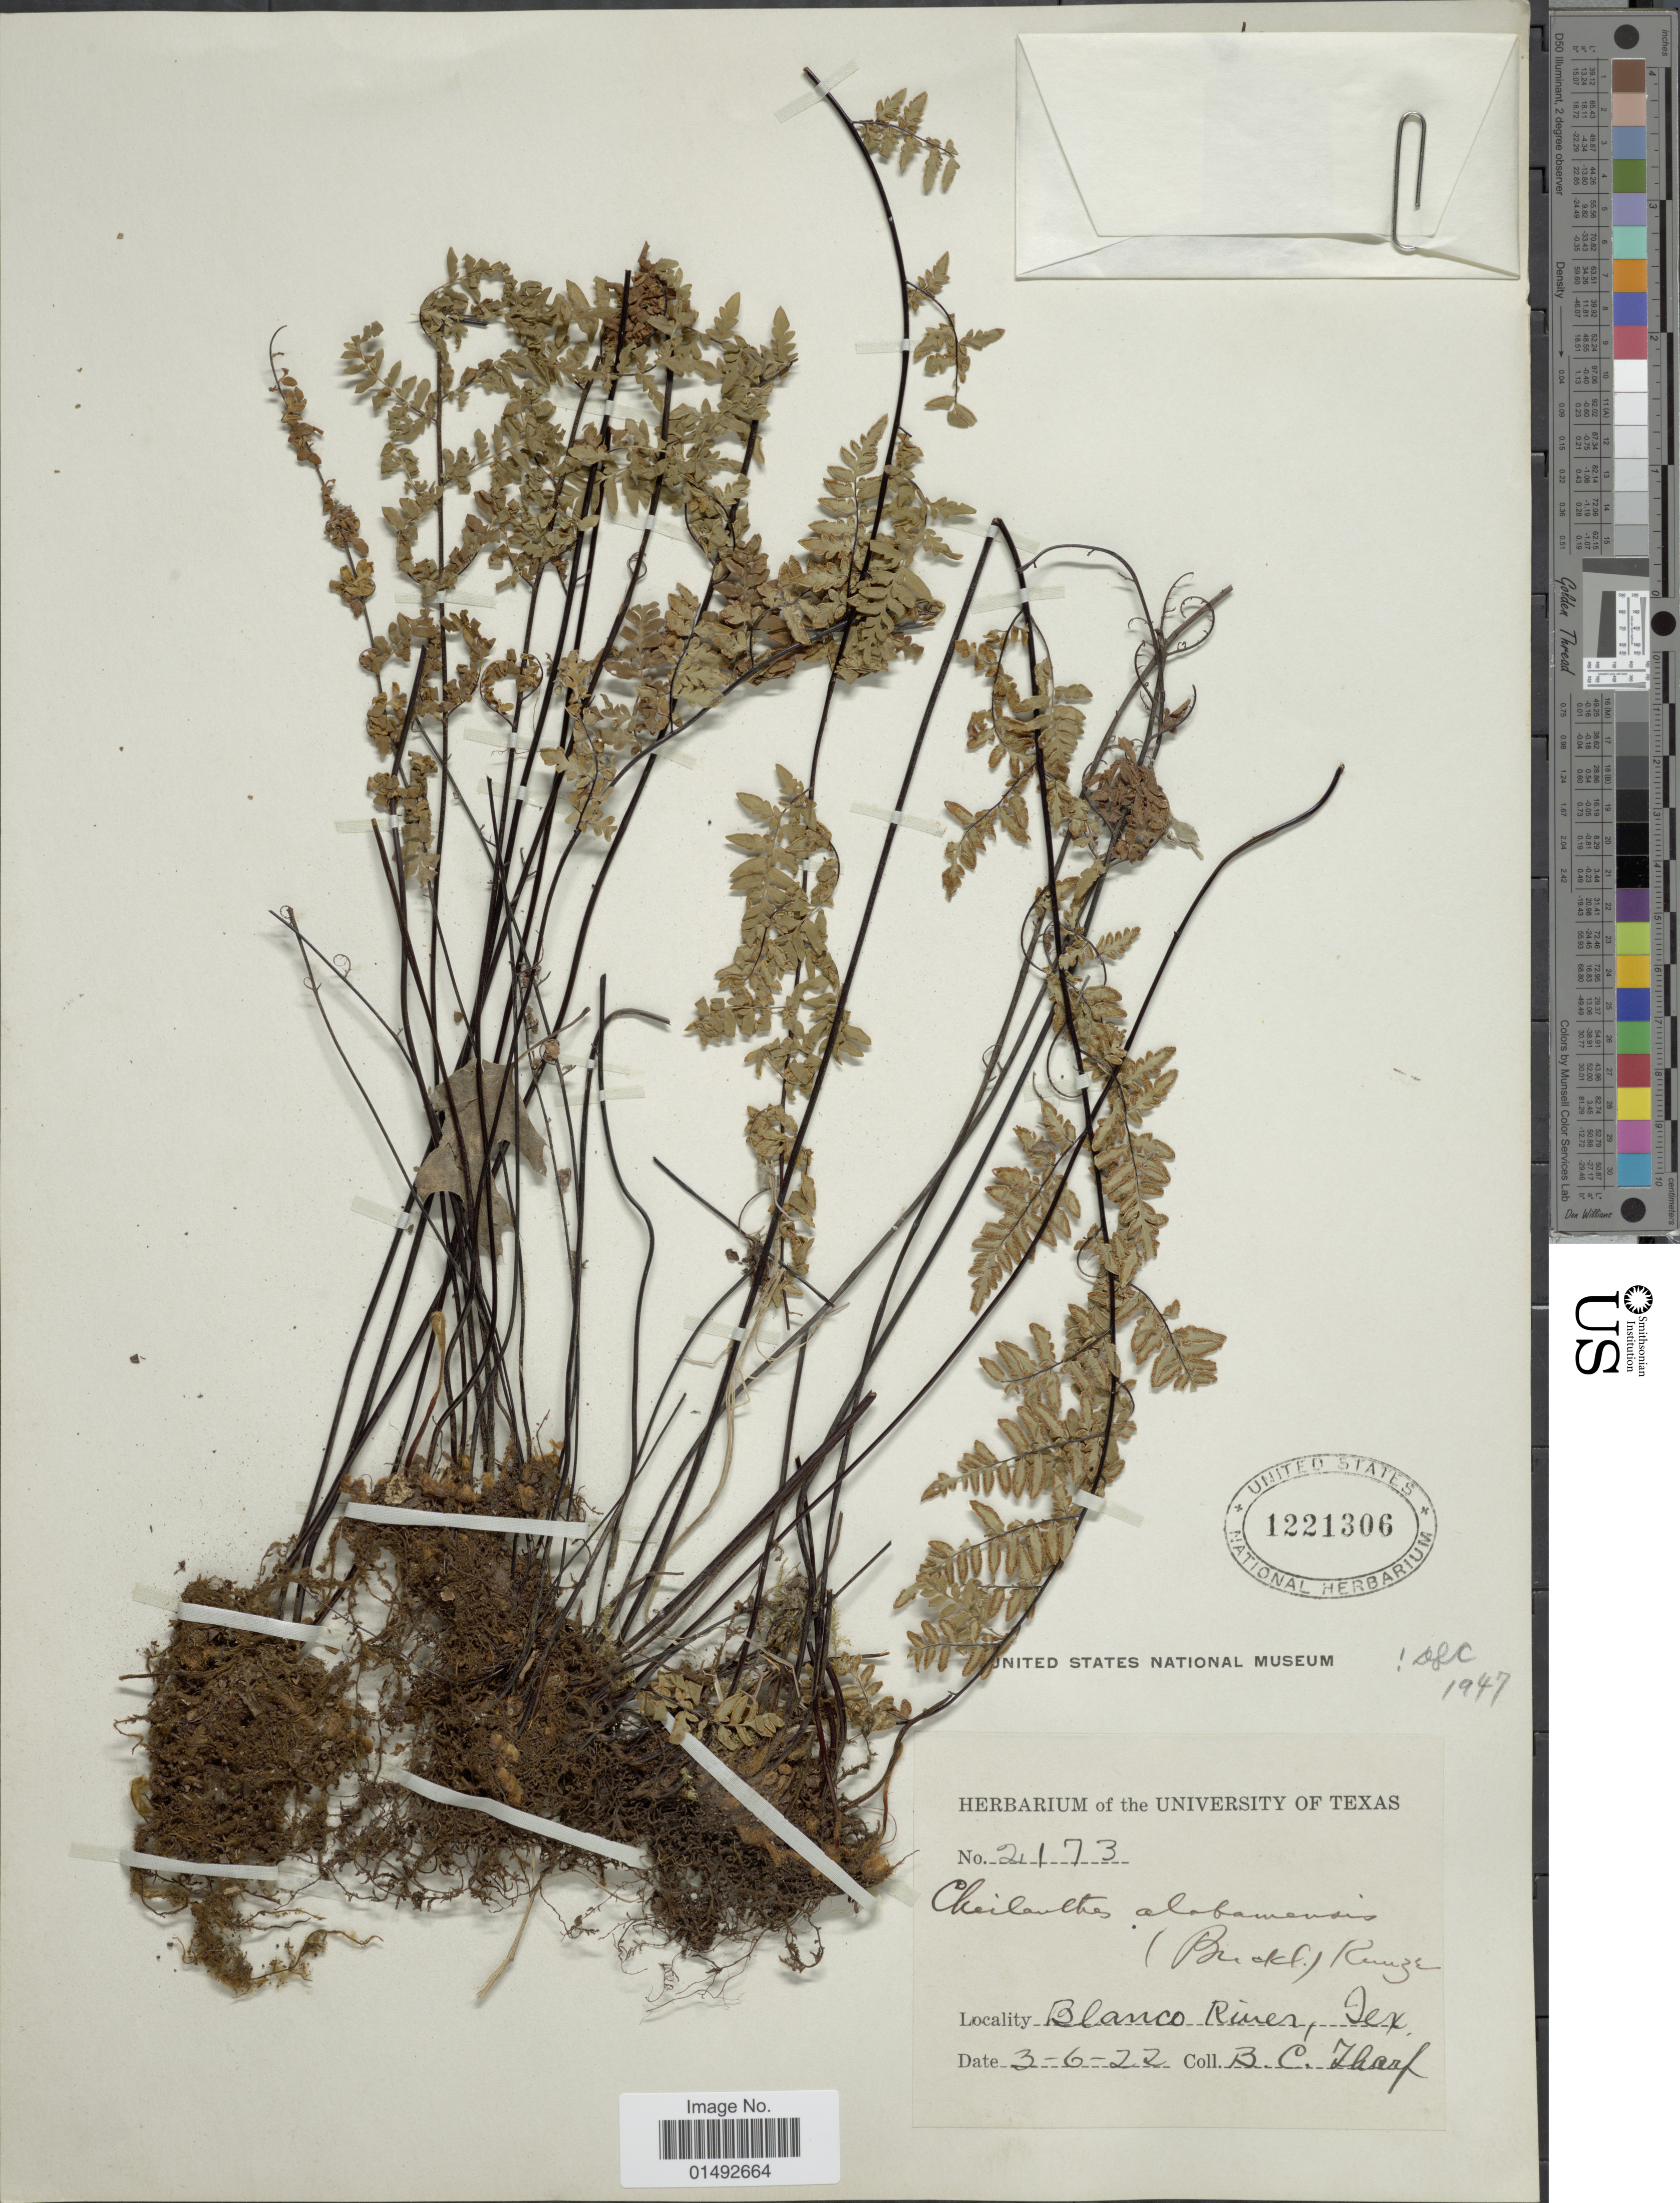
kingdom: Plantae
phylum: Tracheophyta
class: Polypodiopsida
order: Polypodiales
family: Pteridaceae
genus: Myriopteris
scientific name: Myriopteris alabamensis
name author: (Buckley) Grusz & Windham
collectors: B. Sharp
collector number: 2173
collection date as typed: Transcribed d/m/y: 6/3/22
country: United States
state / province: Texas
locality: Blanco River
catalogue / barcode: US 1221306